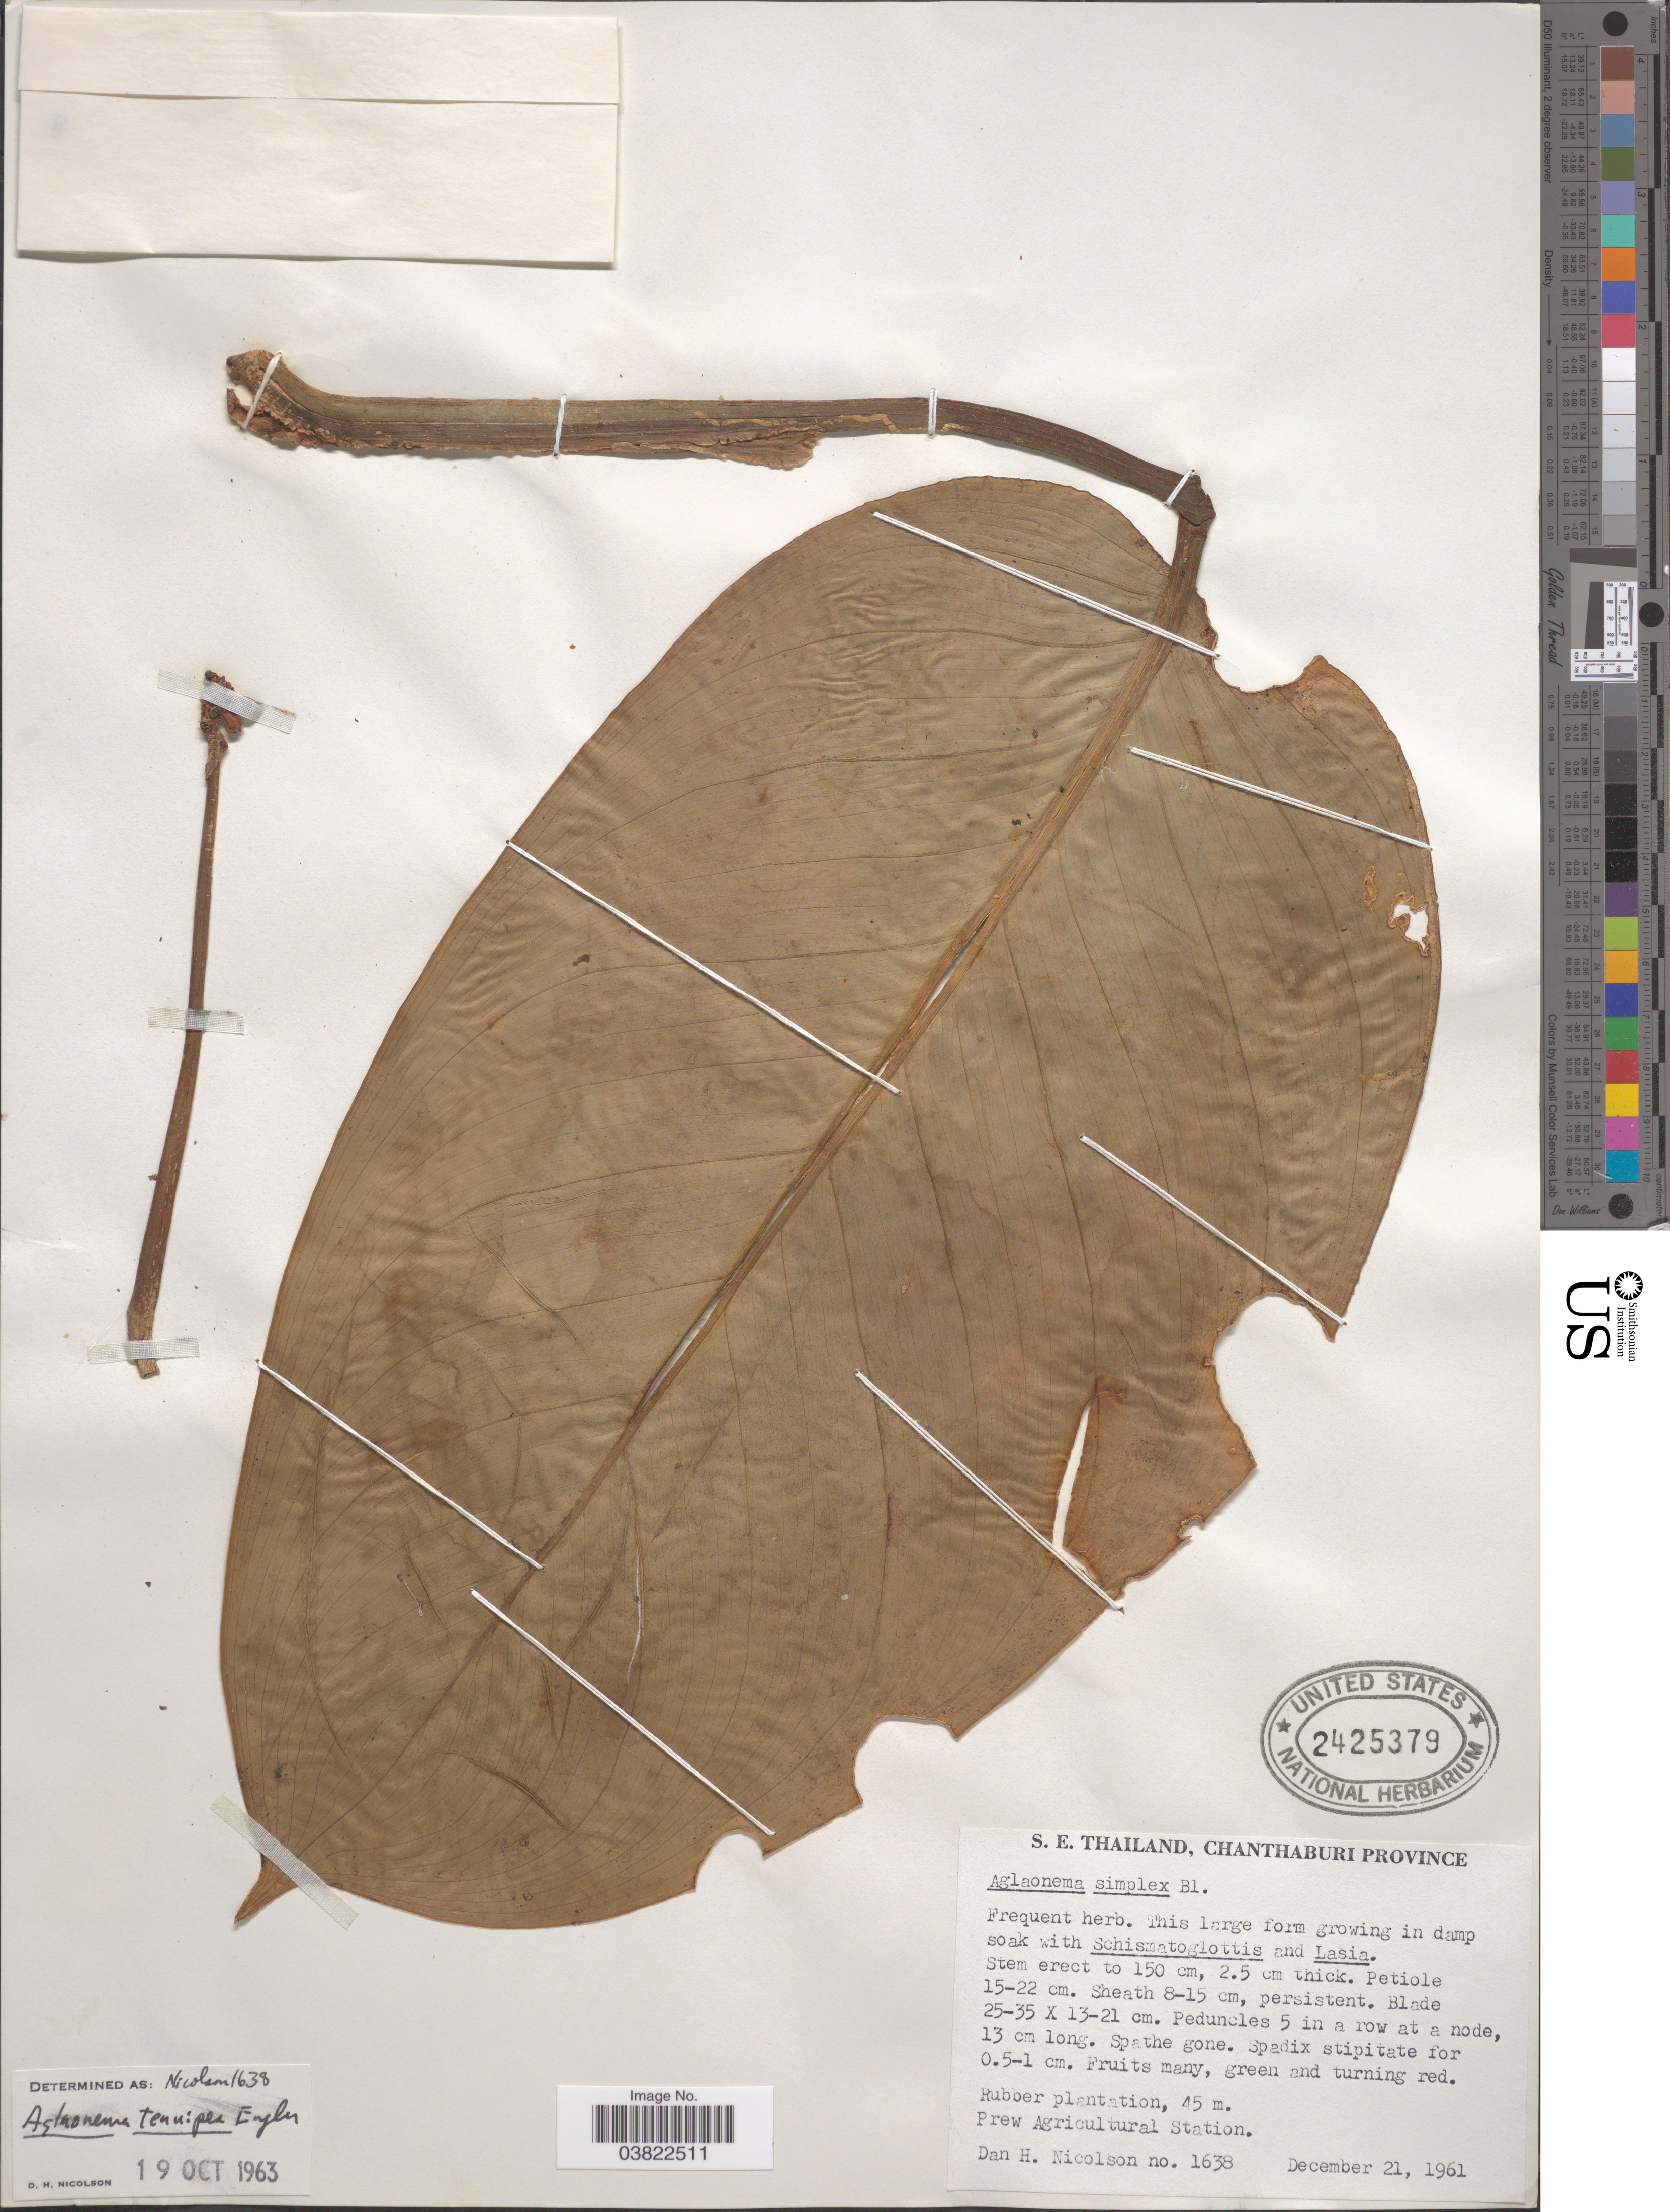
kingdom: Plantae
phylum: Tracheophyta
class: Liliopsida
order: Alismatales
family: Araceae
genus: Aglaonema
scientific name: Aglaonema tenuipes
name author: Engl.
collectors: D. H. Nicolson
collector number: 1638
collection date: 1961-12-21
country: Thailand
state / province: Chanthaburi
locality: S. E. Thailand. Prew Agricultural Station.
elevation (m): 45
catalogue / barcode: US 2425379